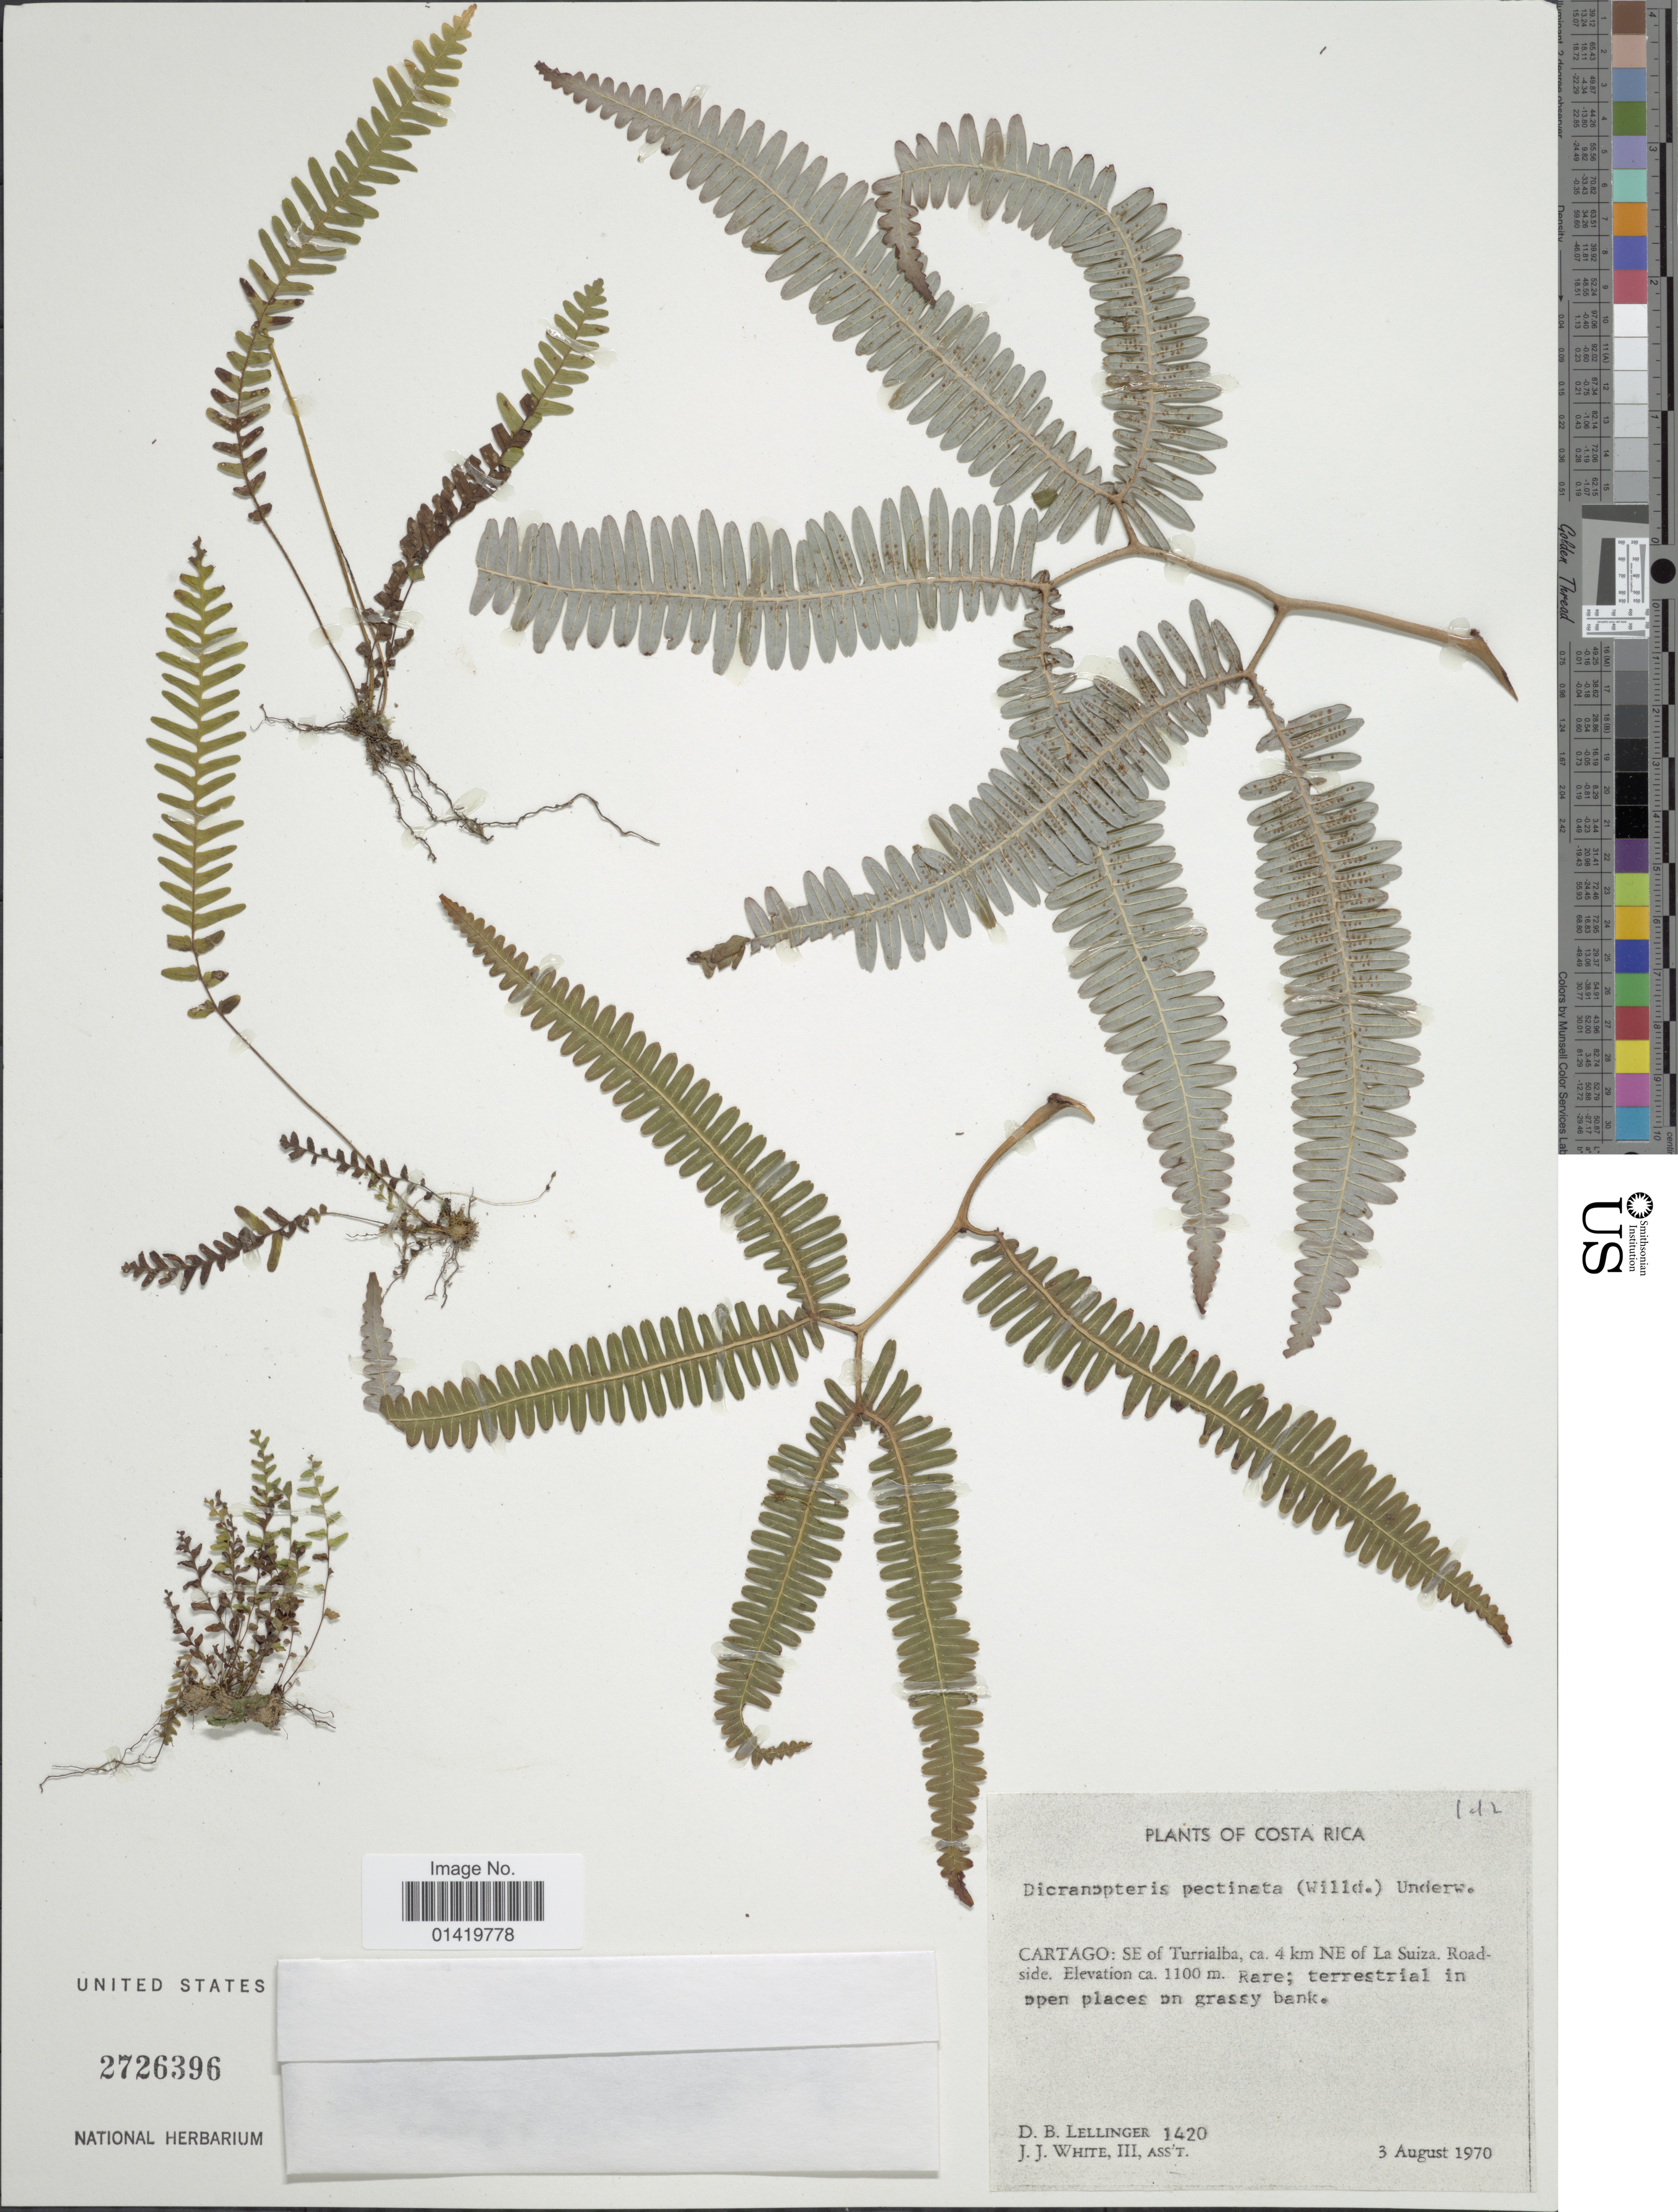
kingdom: Plantae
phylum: Tracheophyta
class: Polypodiopsida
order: Gleicheniales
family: Gleicheniaceae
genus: Gleichenella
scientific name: Gleichenella pectinata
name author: (Willd.) Ching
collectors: D. B. Lellinger & J. J. White III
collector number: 1420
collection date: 1970-08-03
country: Costa Rica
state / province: Cartago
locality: SE of Turrialba, ca. 4 km NE of La Suiza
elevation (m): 1100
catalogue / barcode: US 2726396